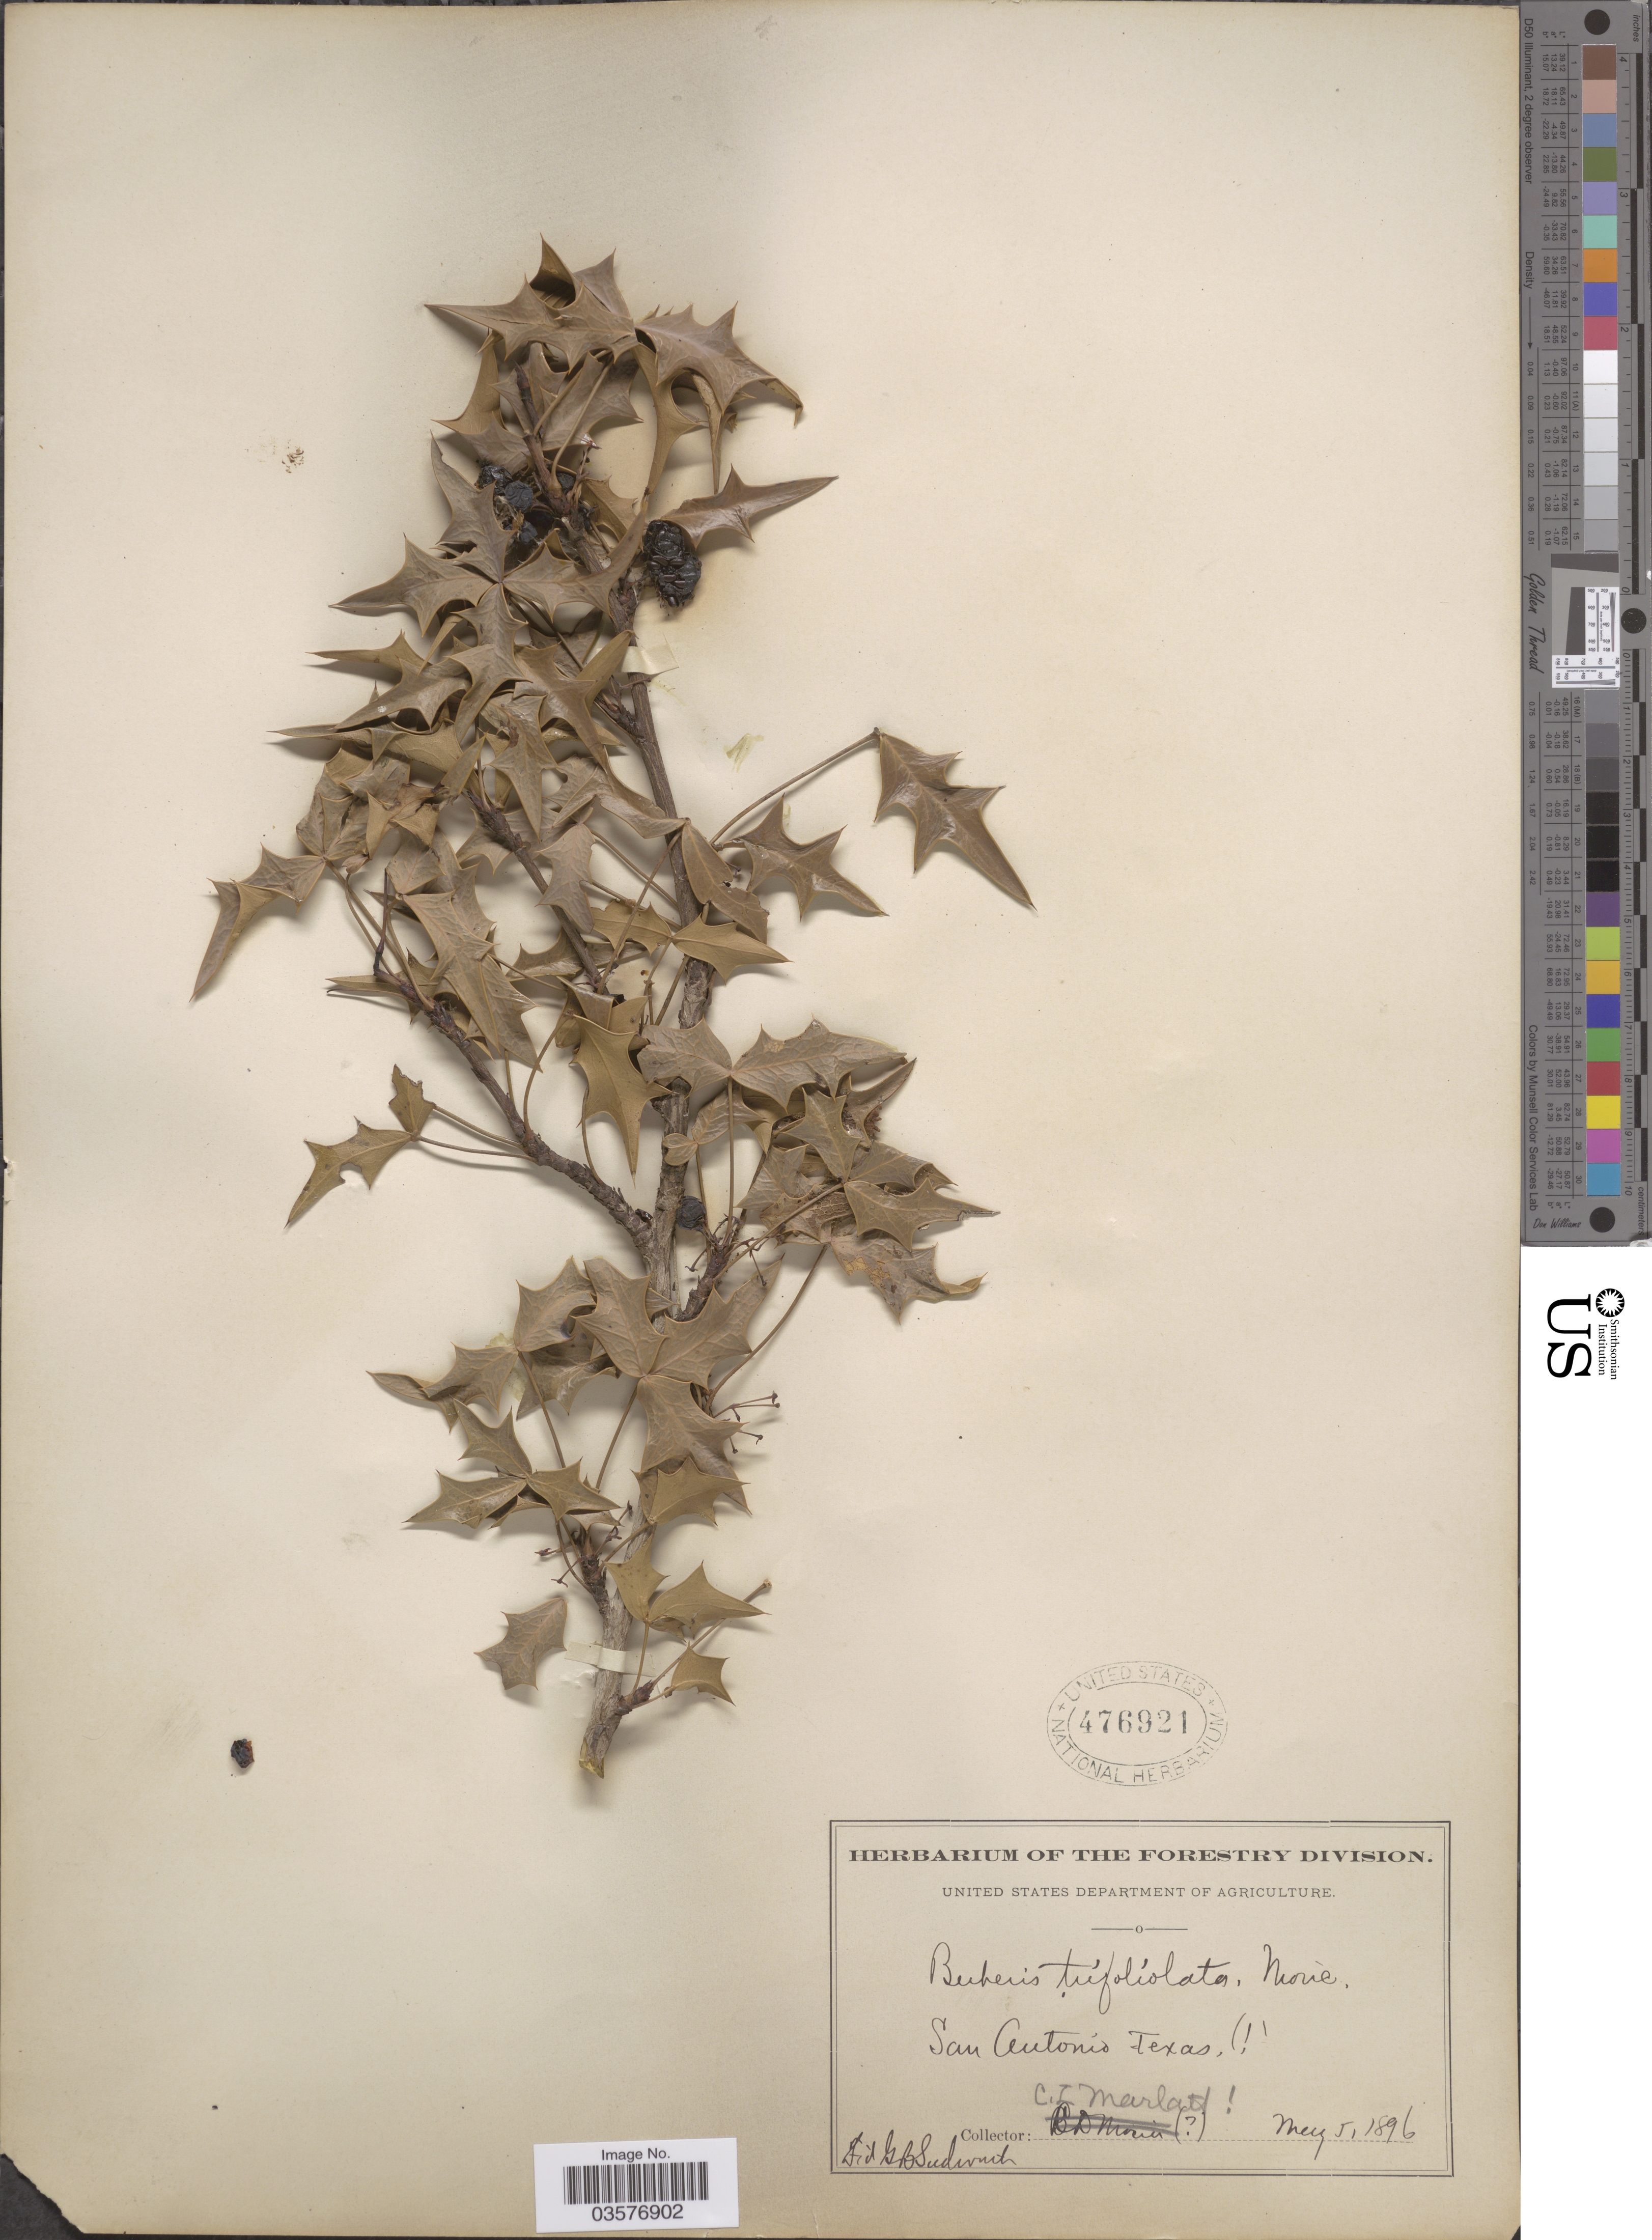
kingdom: Plantae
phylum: Tracheophyta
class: Magnoliopsida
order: Ranunculales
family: Berberidaceae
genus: Mahonia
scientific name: Mahonia trifoliolata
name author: (Monic.) Fedde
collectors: C. Marlatt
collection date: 1896-05-05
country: United States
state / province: Texas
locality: San Antonio.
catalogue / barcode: US 476921